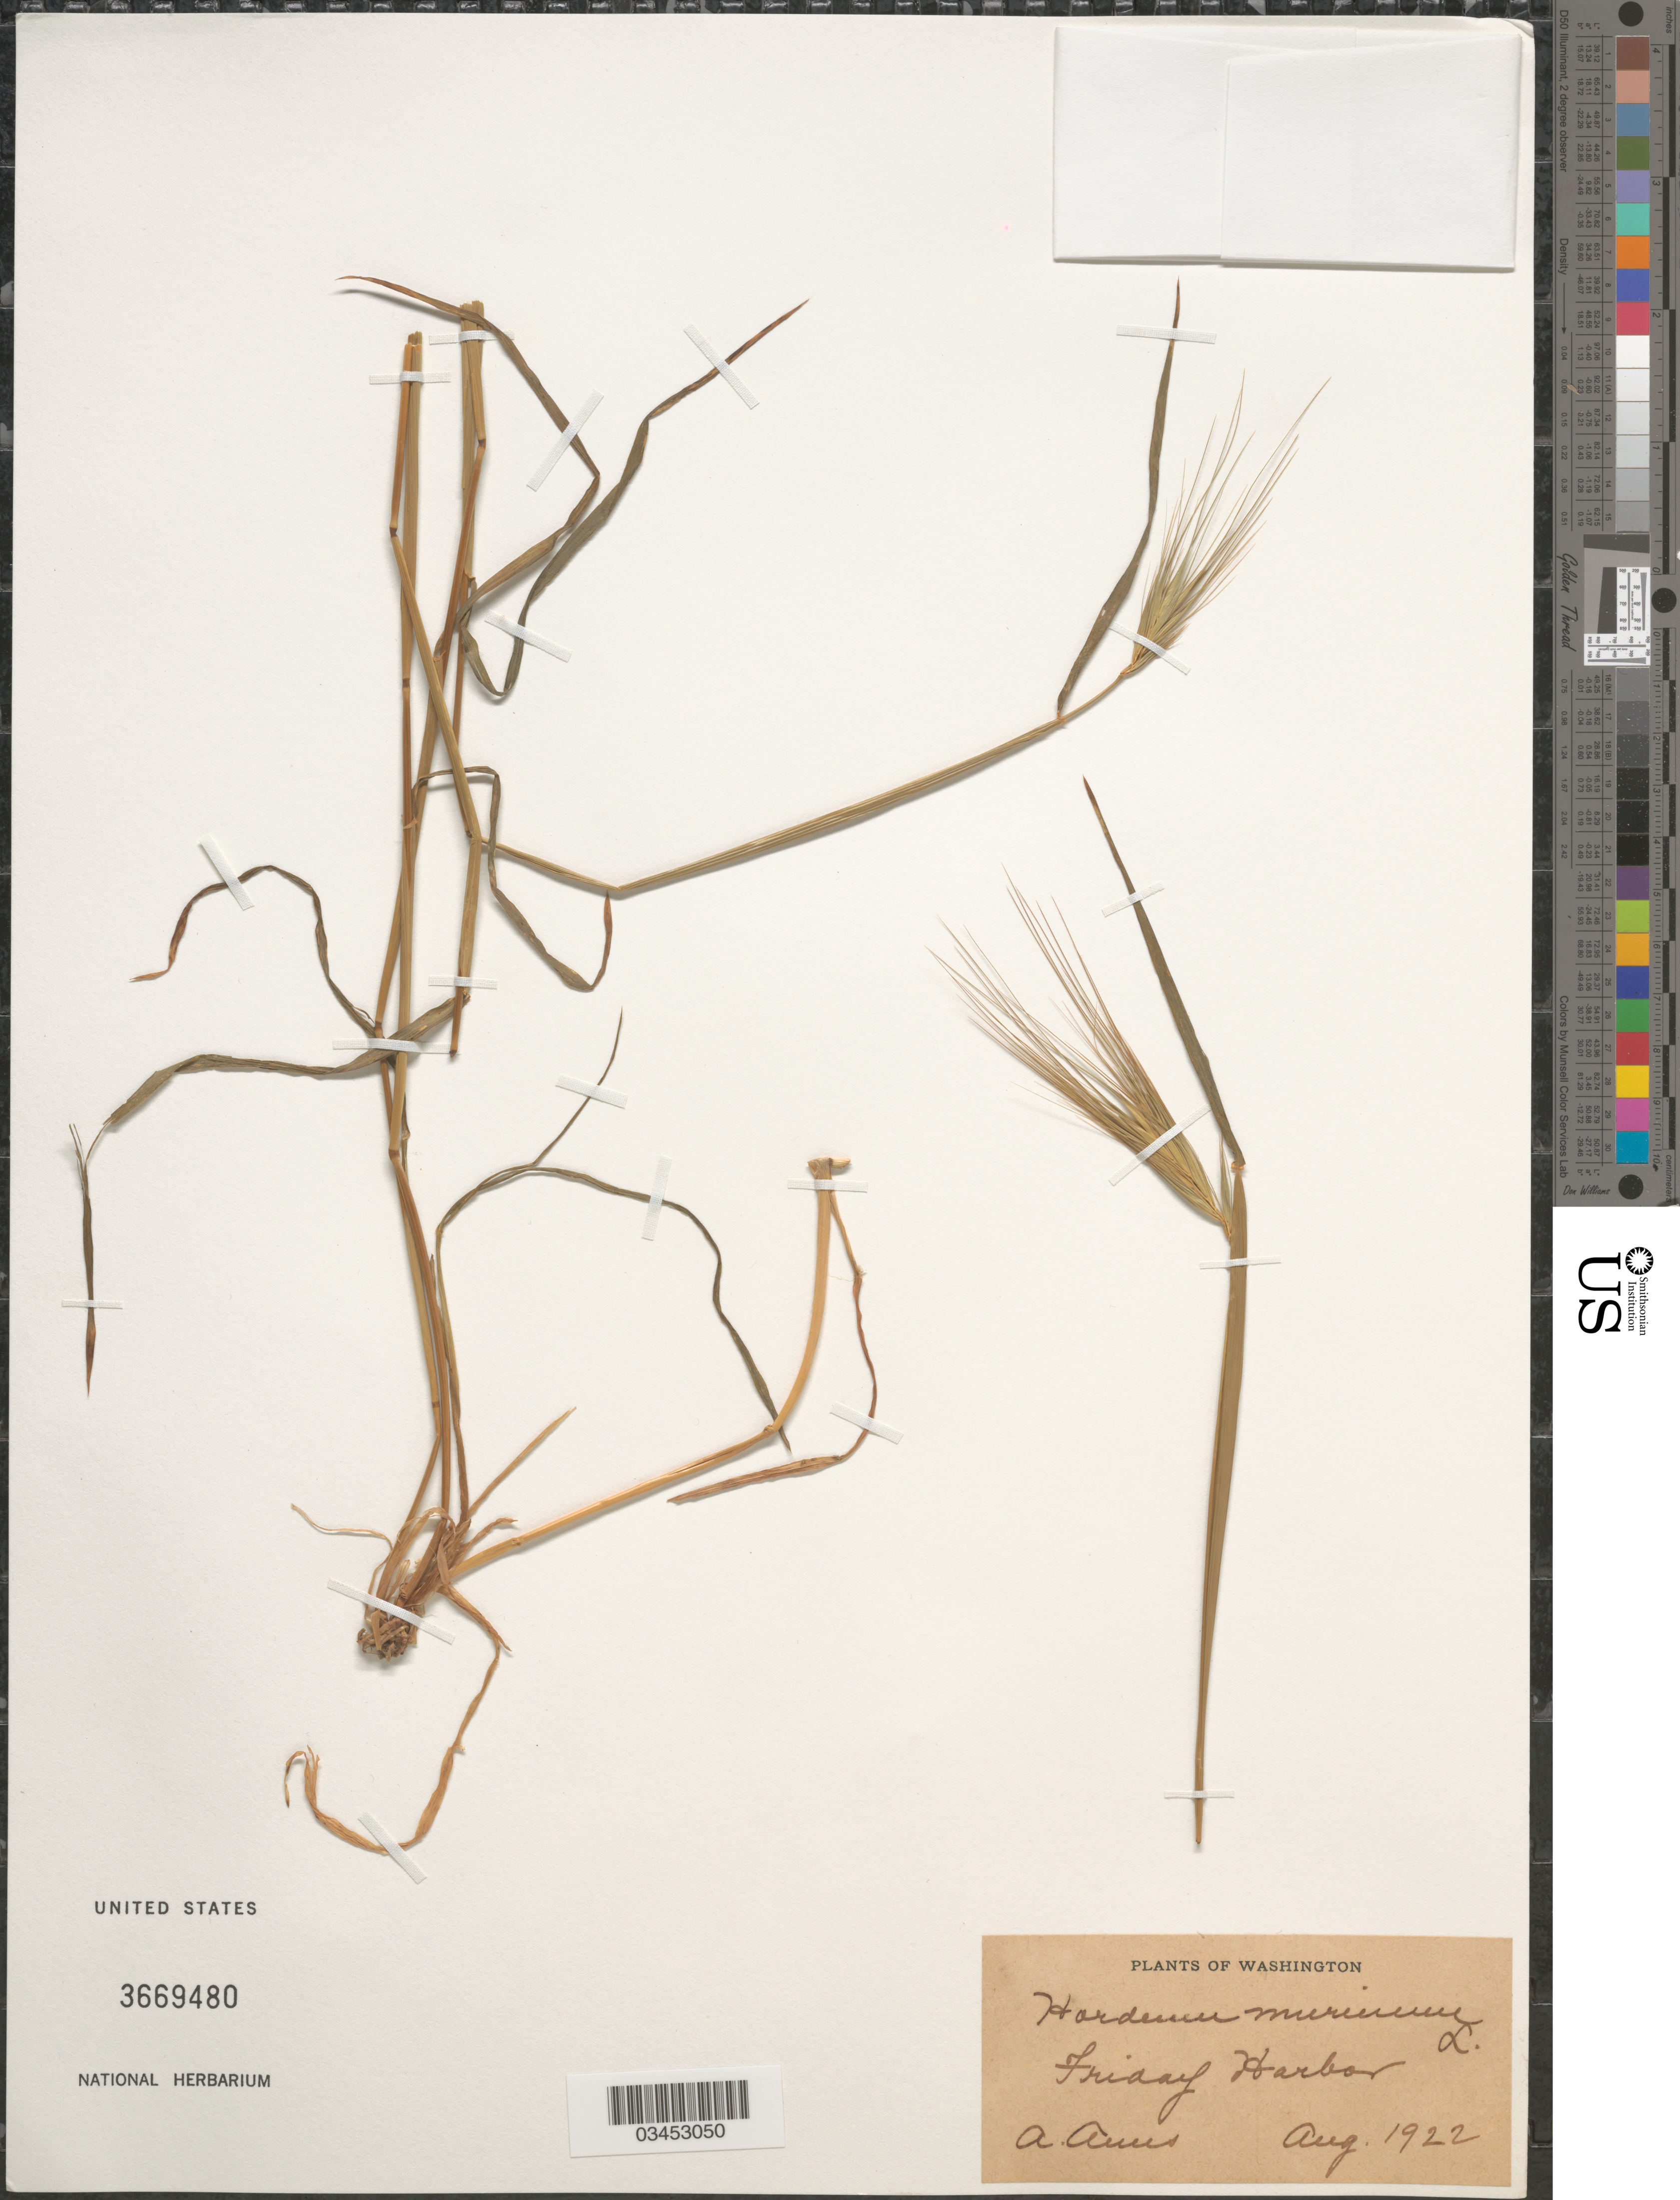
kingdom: Plantae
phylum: Tracheophyta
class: Liliopsida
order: Poales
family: Poaceae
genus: Hordeum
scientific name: Hordeum murinum subsp. murinum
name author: L.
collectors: A. Ames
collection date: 1922-08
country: United States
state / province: Washington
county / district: San Juan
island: San Juan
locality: Friday Harbor.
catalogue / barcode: US 3669480